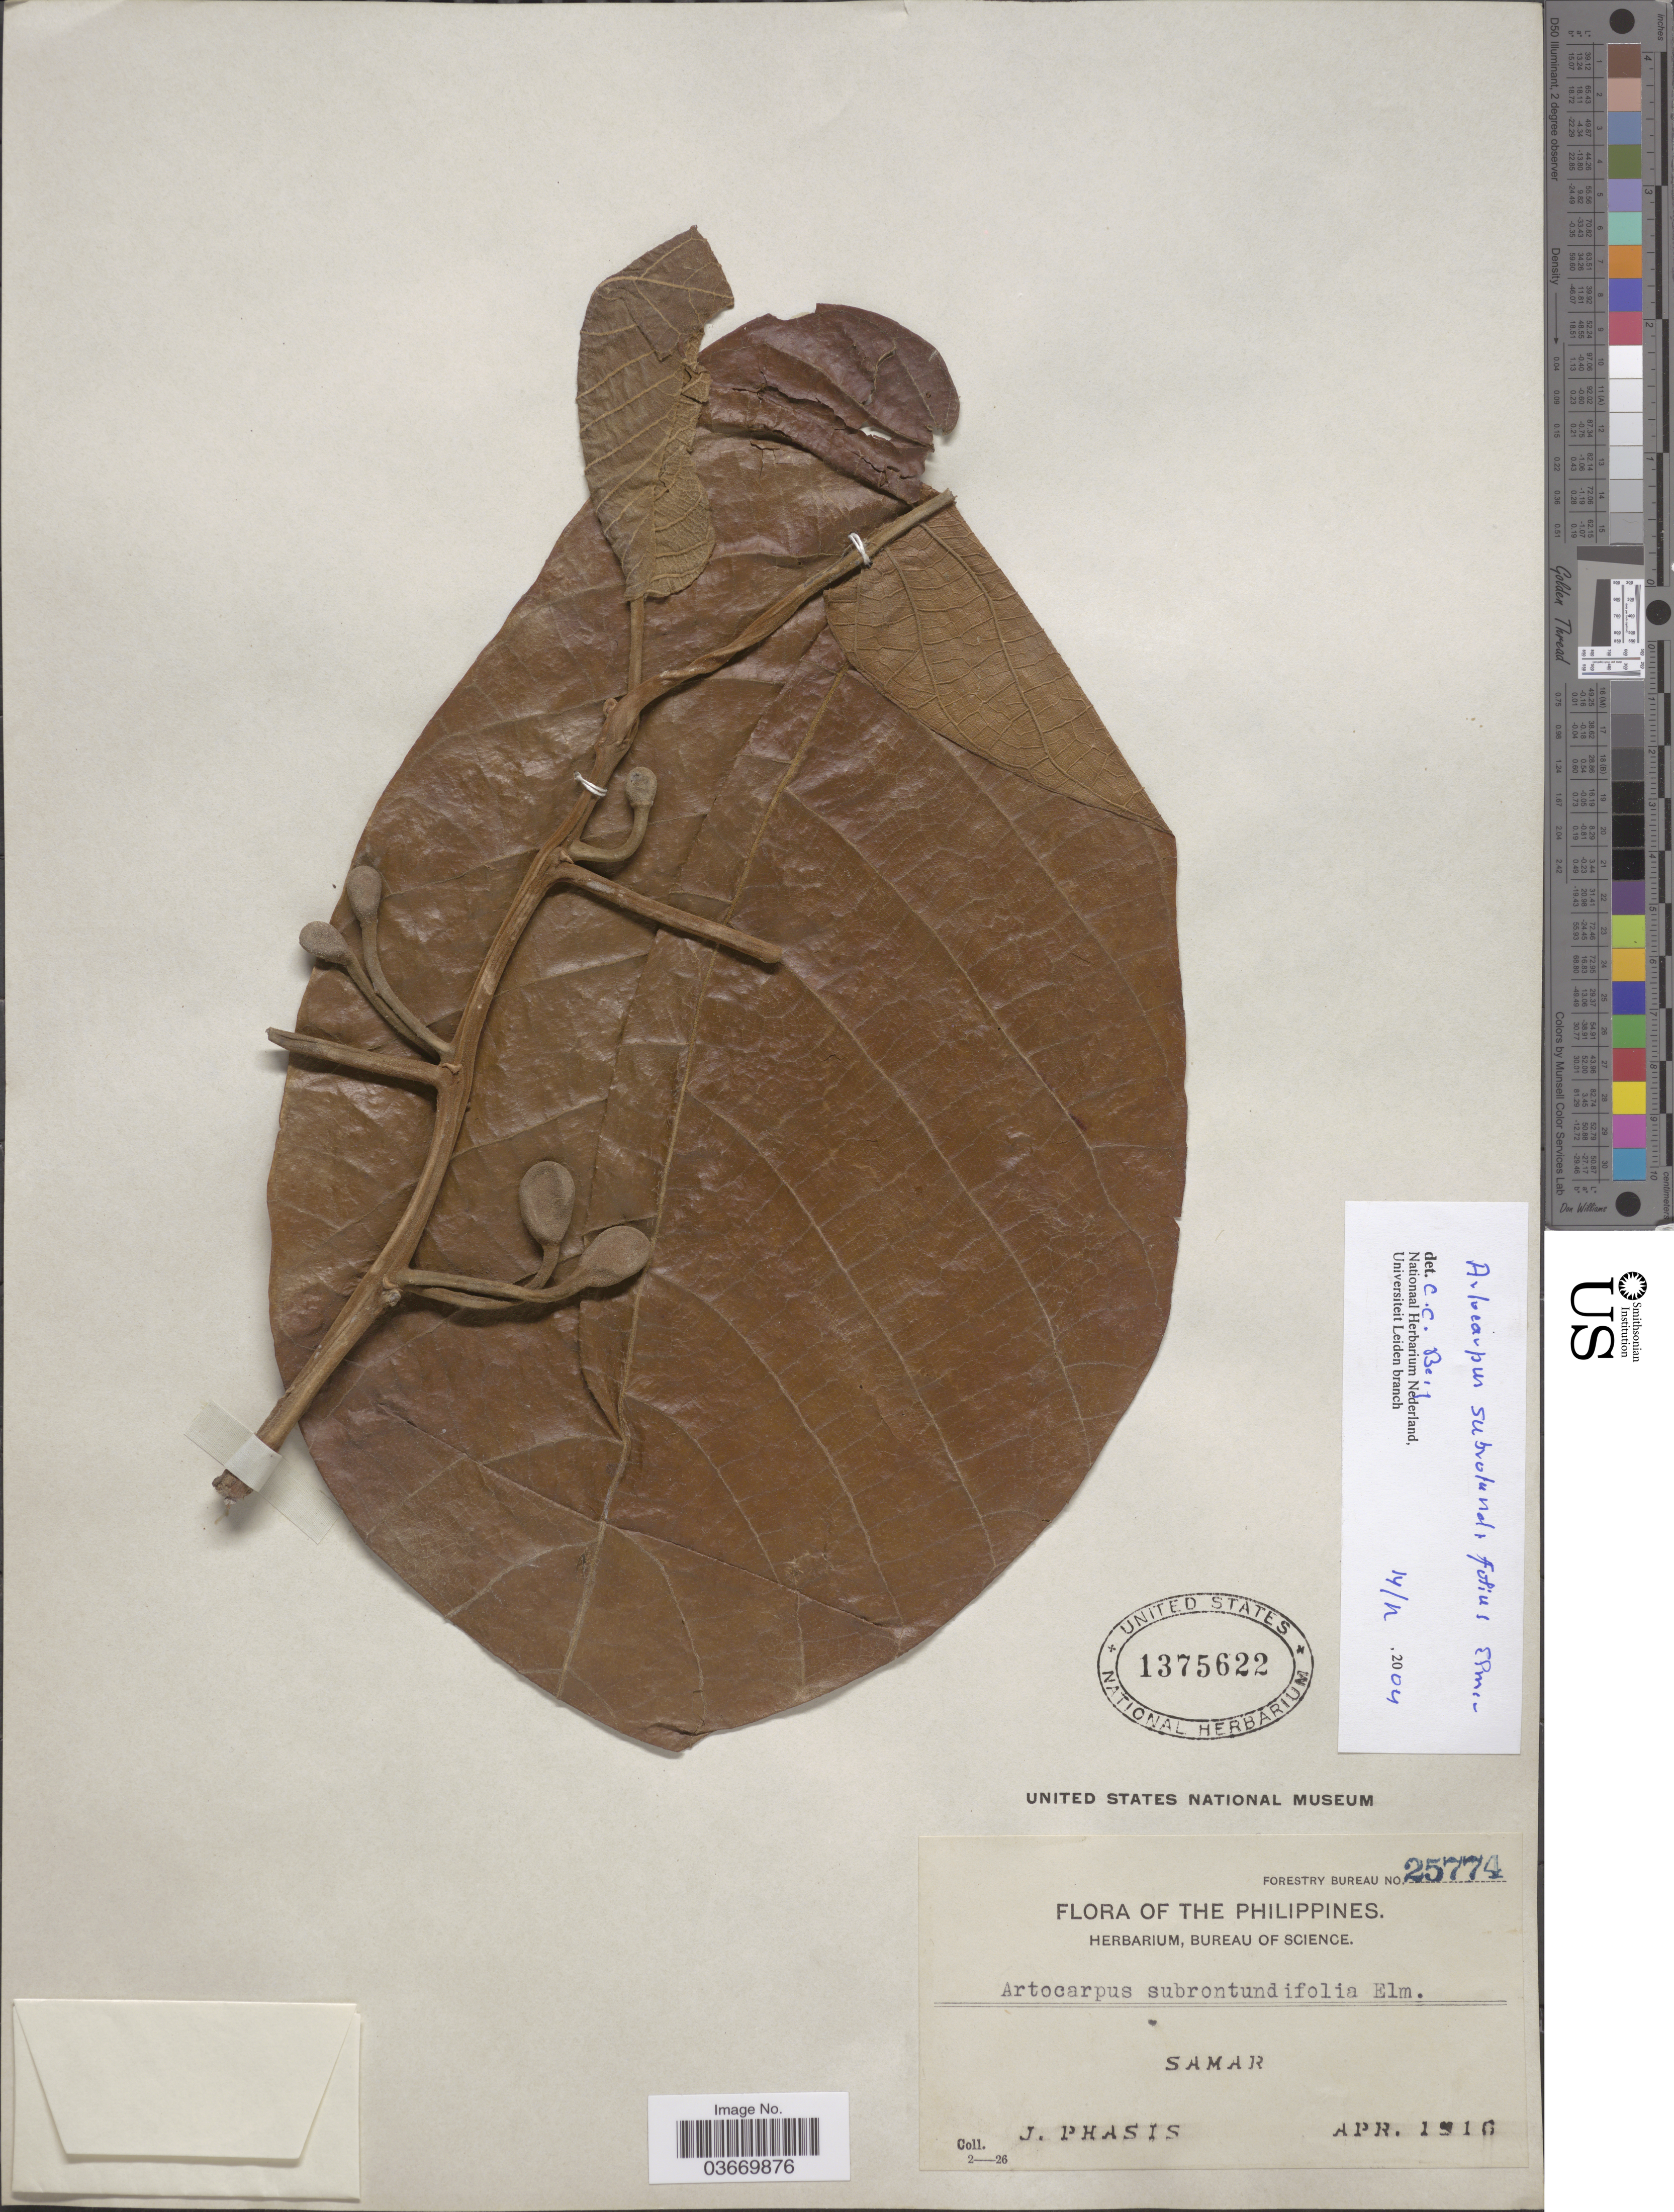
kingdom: Plantae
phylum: Tracheophyta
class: Magnoliopsida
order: Rosales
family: Moraceae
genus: Artocarpus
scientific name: Artocarpus subrotundifolius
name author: Elmer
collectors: J. Phasis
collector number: Forestry Bureau 25774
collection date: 1916-04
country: Philippines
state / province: Eastern Visayas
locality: Samar.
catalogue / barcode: US 1375622